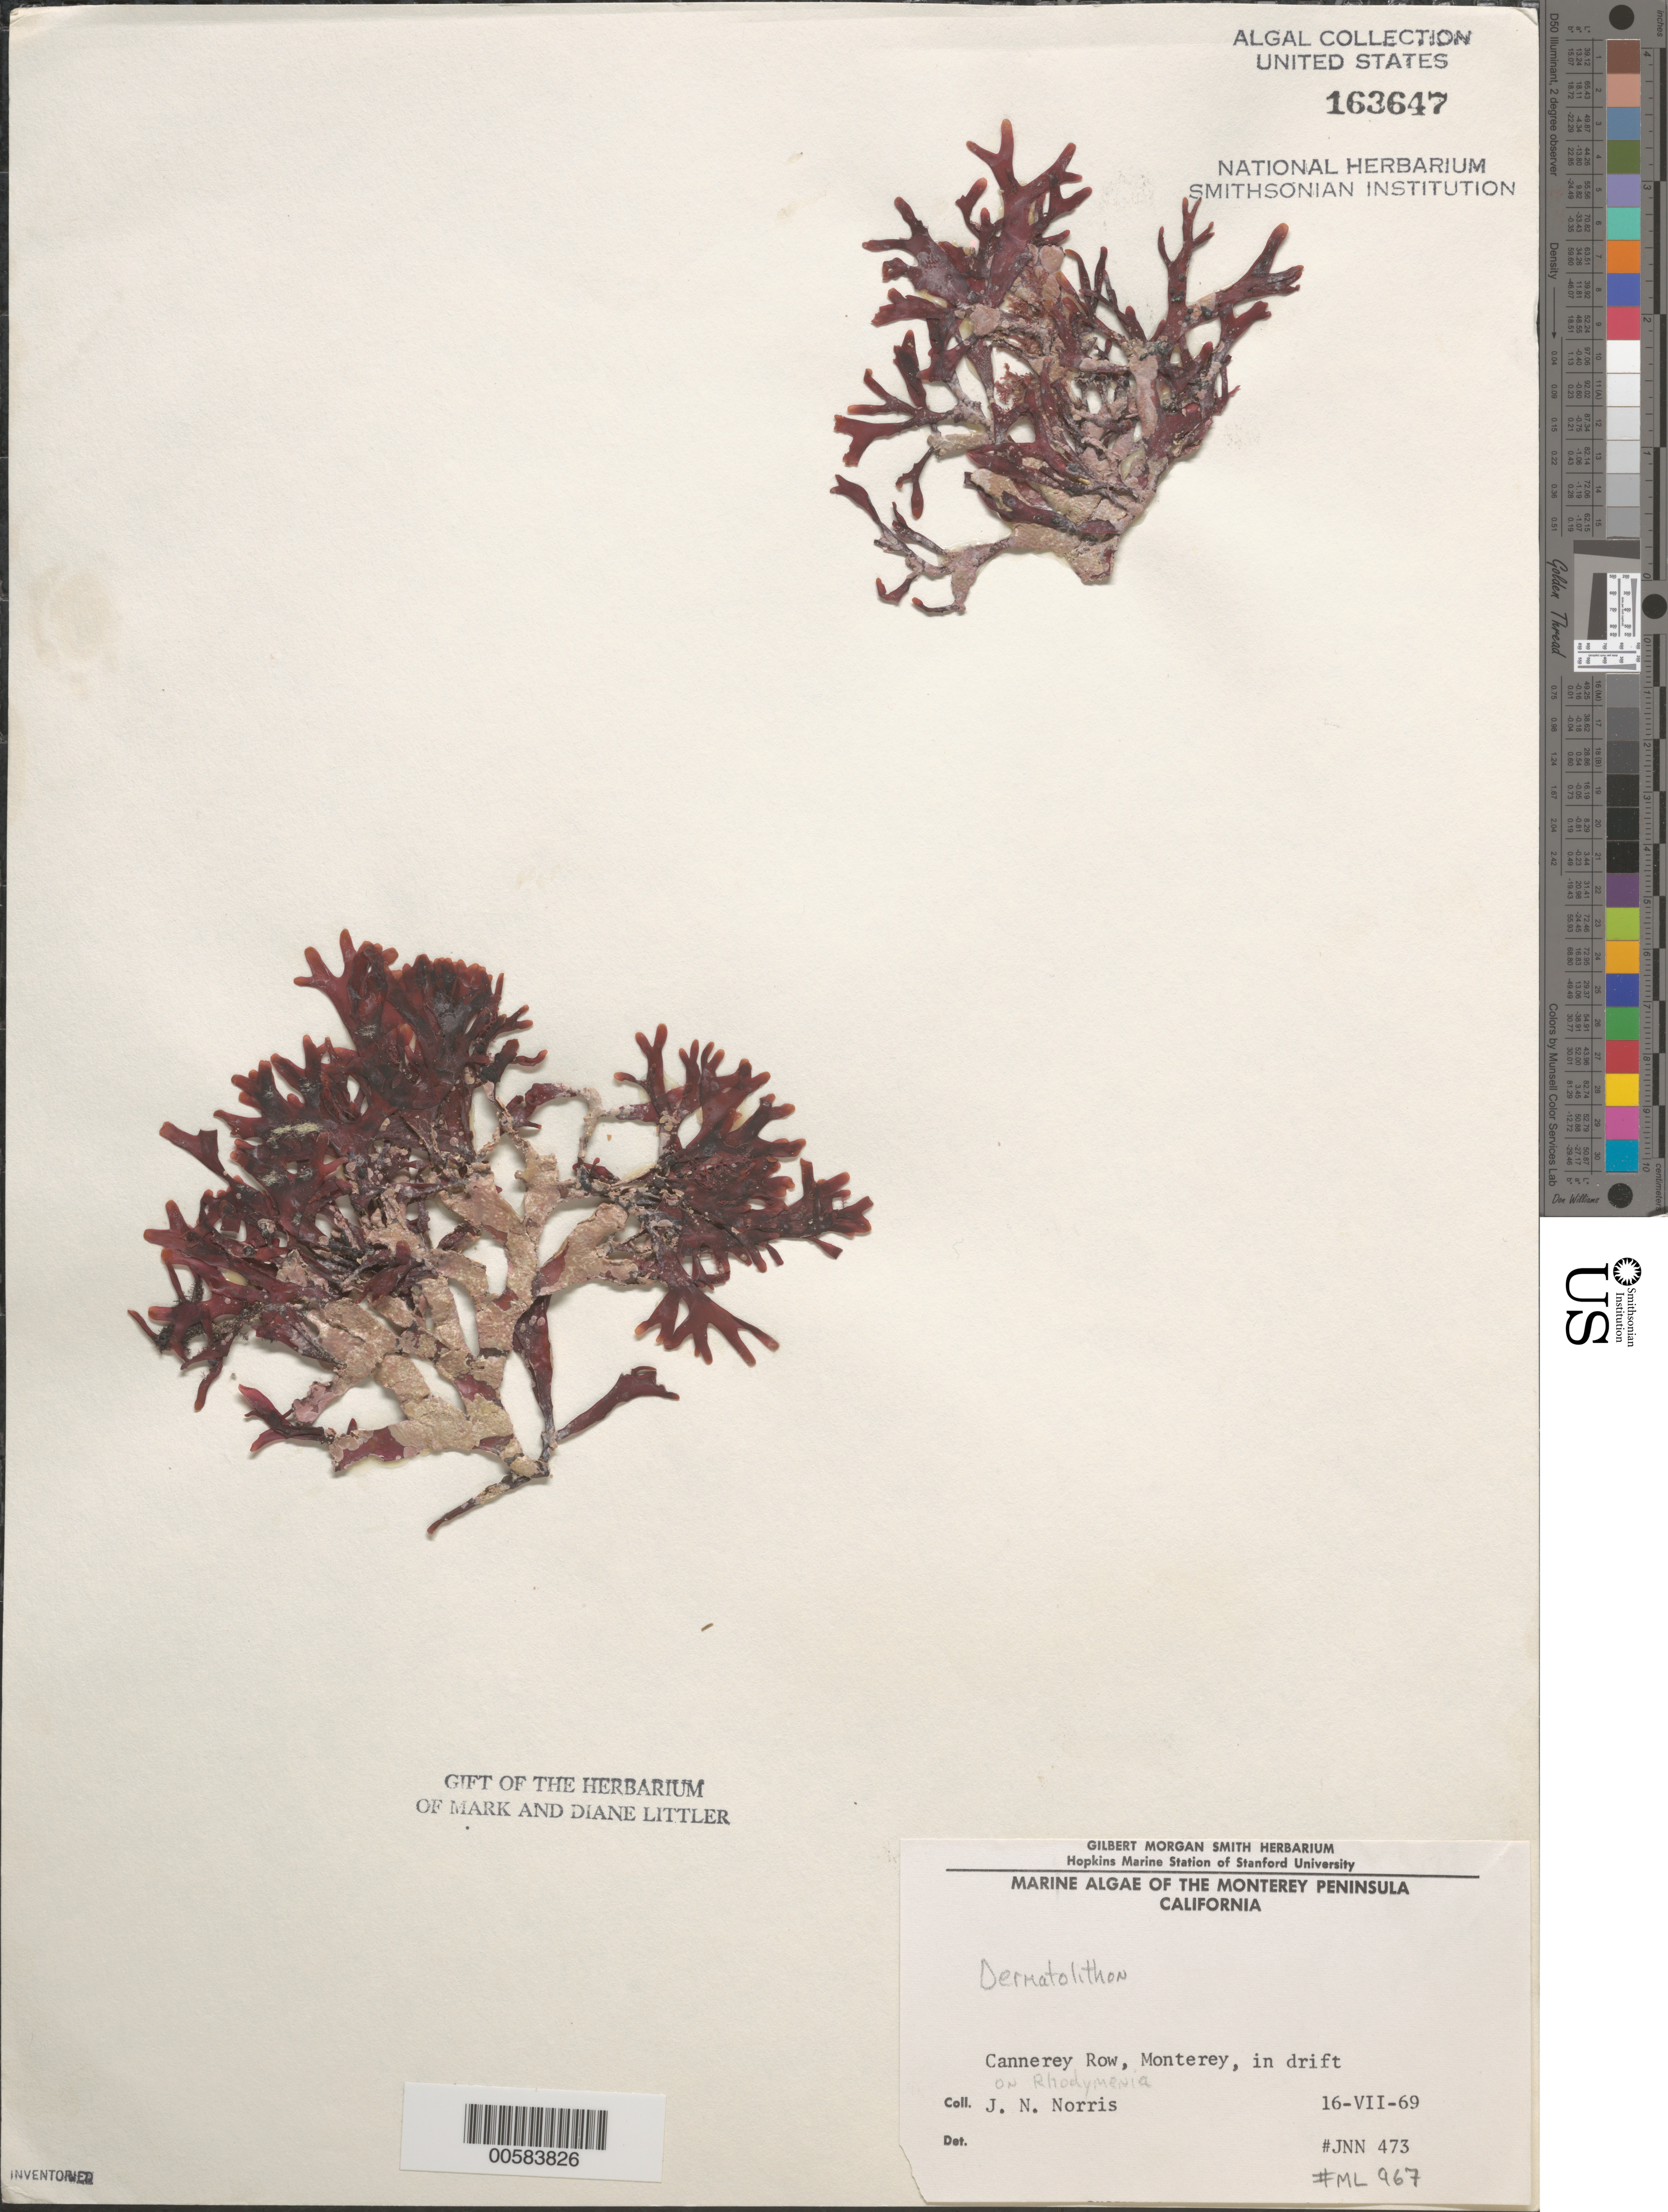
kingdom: Plantae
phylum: Rhodophyta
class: Florideophyceae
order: Corallinales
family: Corallinaceae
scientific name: Dermatolithon sp.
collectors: J. N. Norris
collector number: JN-473 & ML 967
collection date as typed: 16 Jul 1969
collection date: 1969-07-16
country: United States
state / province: California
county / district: Monterey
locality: Cannery Row, Monterey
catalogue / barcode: US 163647